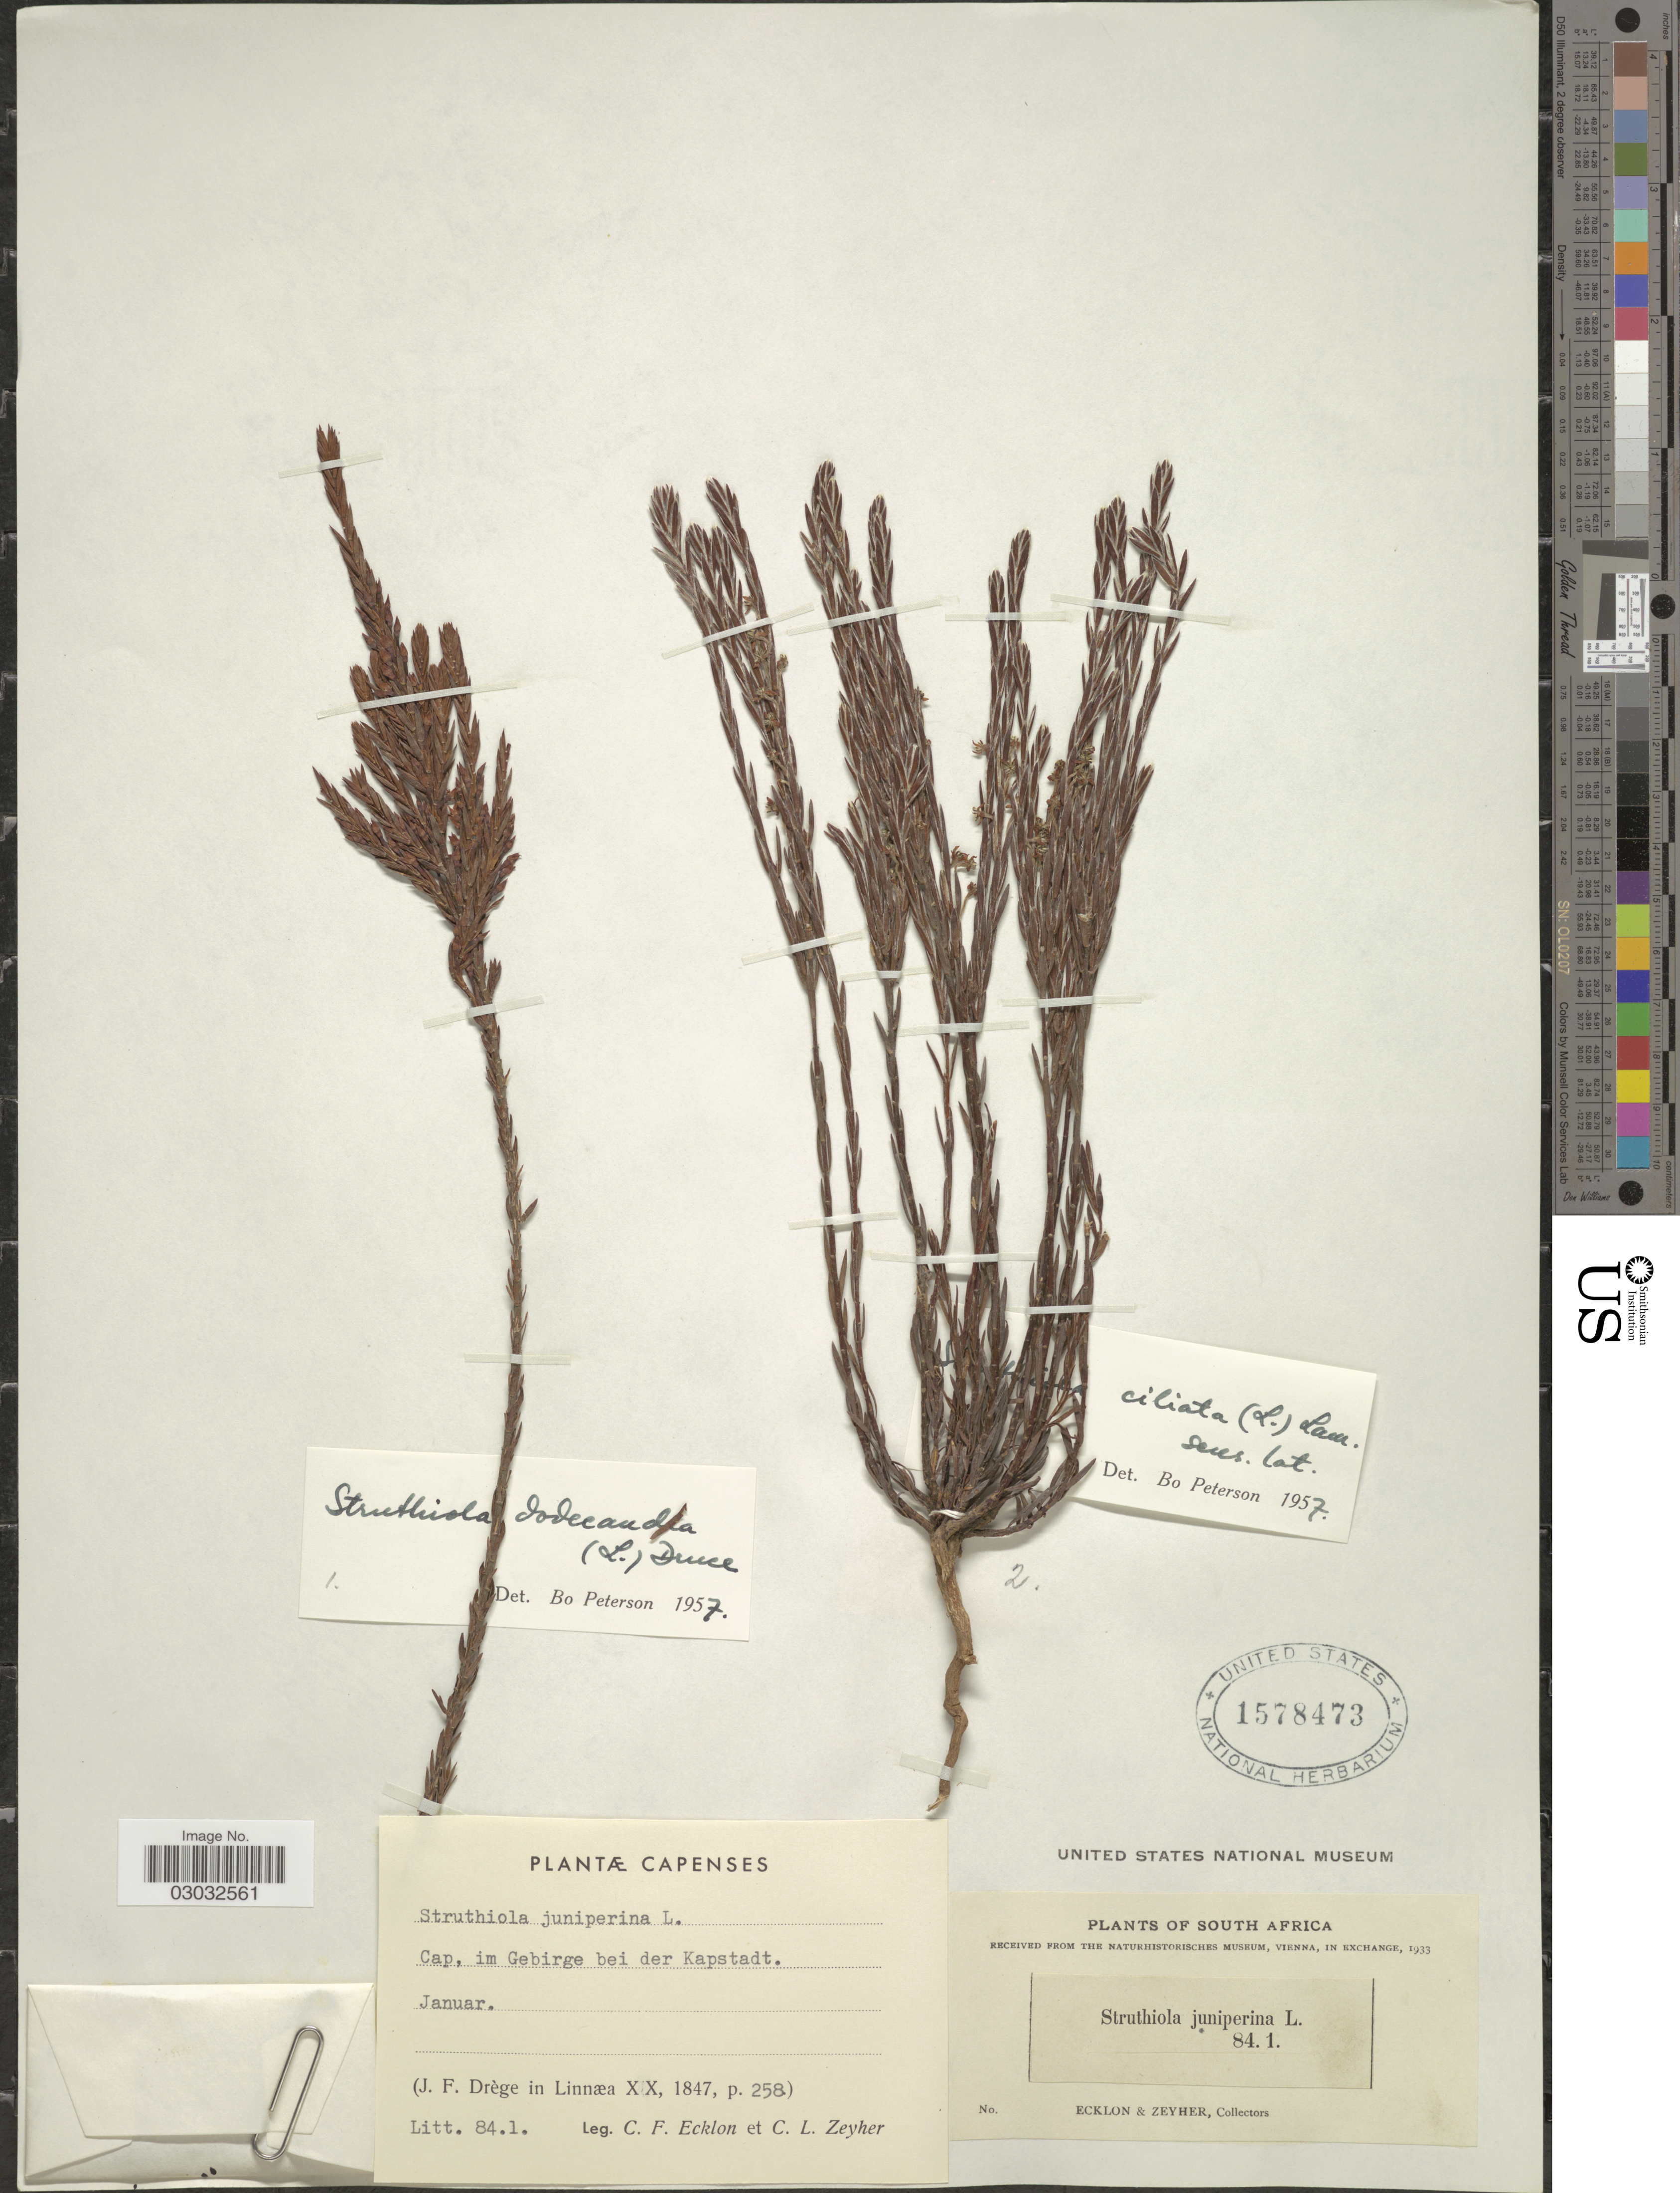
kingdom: Plantae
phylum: Tracheophyta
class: Magnoliopsida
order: Malvales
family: Thymelaeaceae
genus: Struthiola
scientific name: Struthiola dodecandra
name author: (L.) Druce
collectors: C. F. Ecklon & C. Zeyher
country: South Africa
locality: Capenses. Cap, im Gebirge bei der Kapstadt.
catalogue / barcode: US 1578473